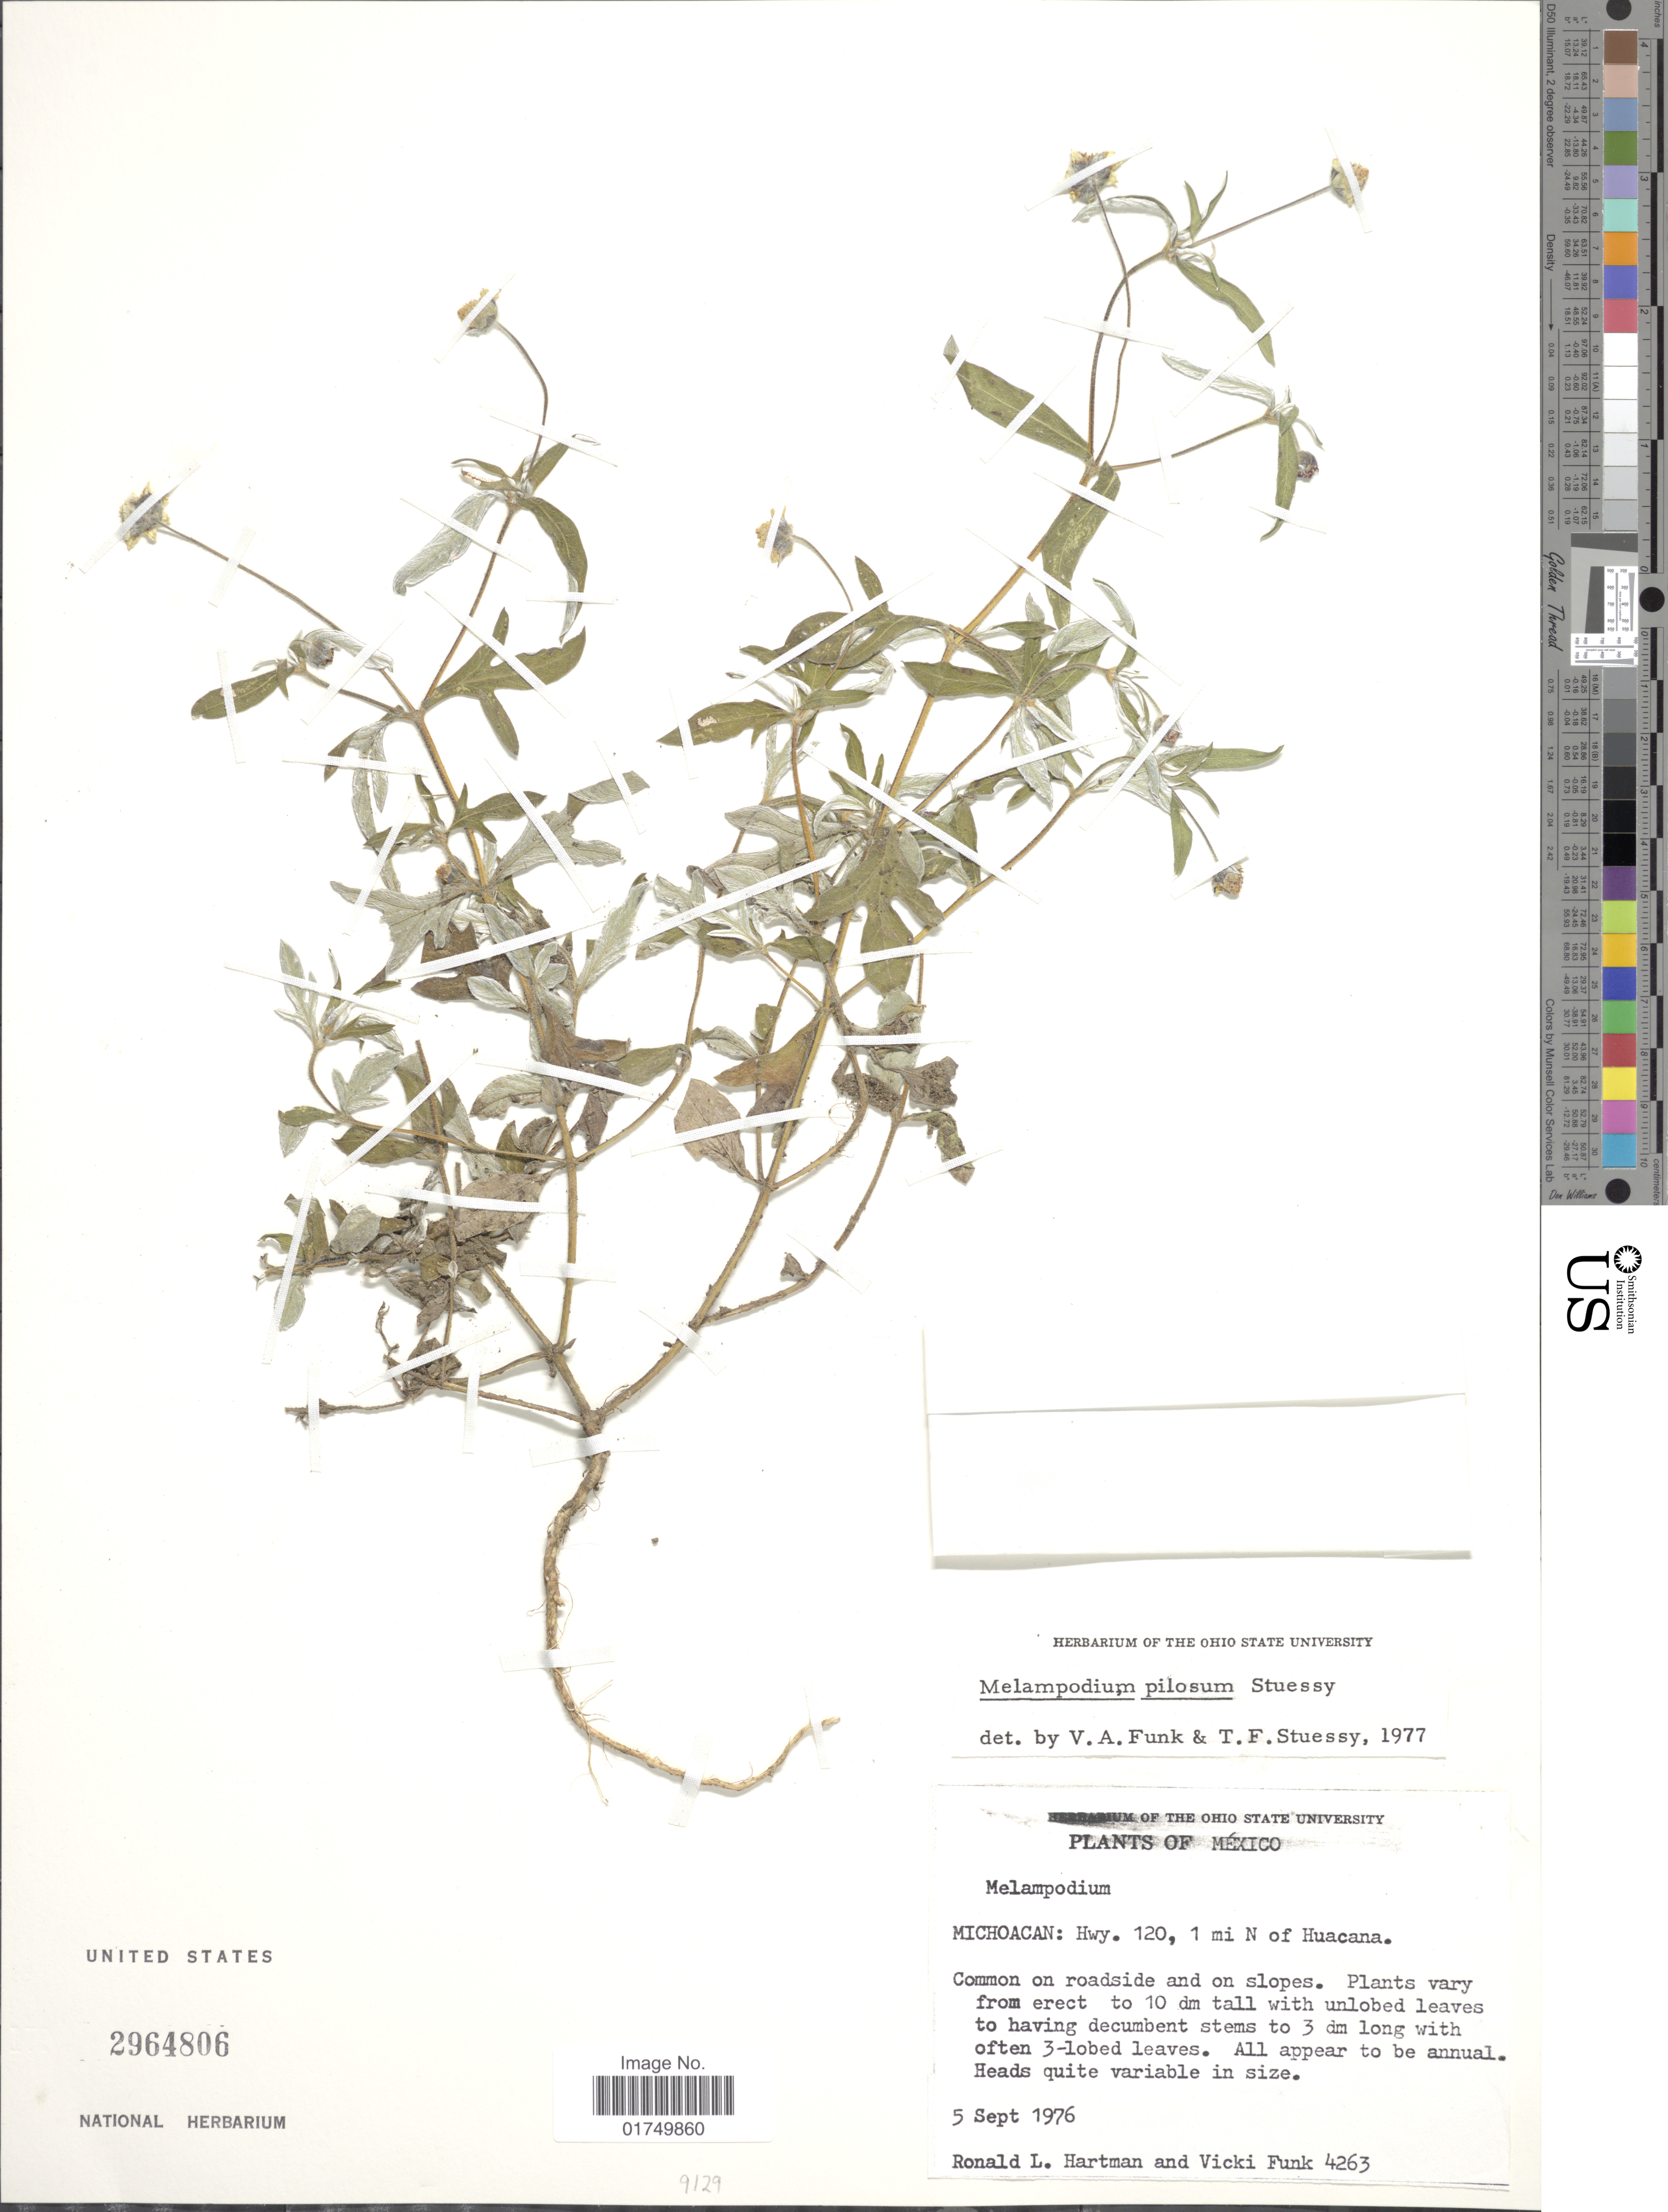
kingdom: Plantae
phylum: Tracheophyta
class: Magnoliopsida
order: Asterales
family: Asteraceae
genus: Melampodium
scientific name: Melampodium pilosum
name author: Stuessy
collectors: R. L. Hartman & V. Funk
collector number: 4263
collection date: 1976-09-05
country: Mexico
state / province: Michoacán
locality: Hwy. 120, 1 mi N of Huacana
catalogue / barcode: US 2964806